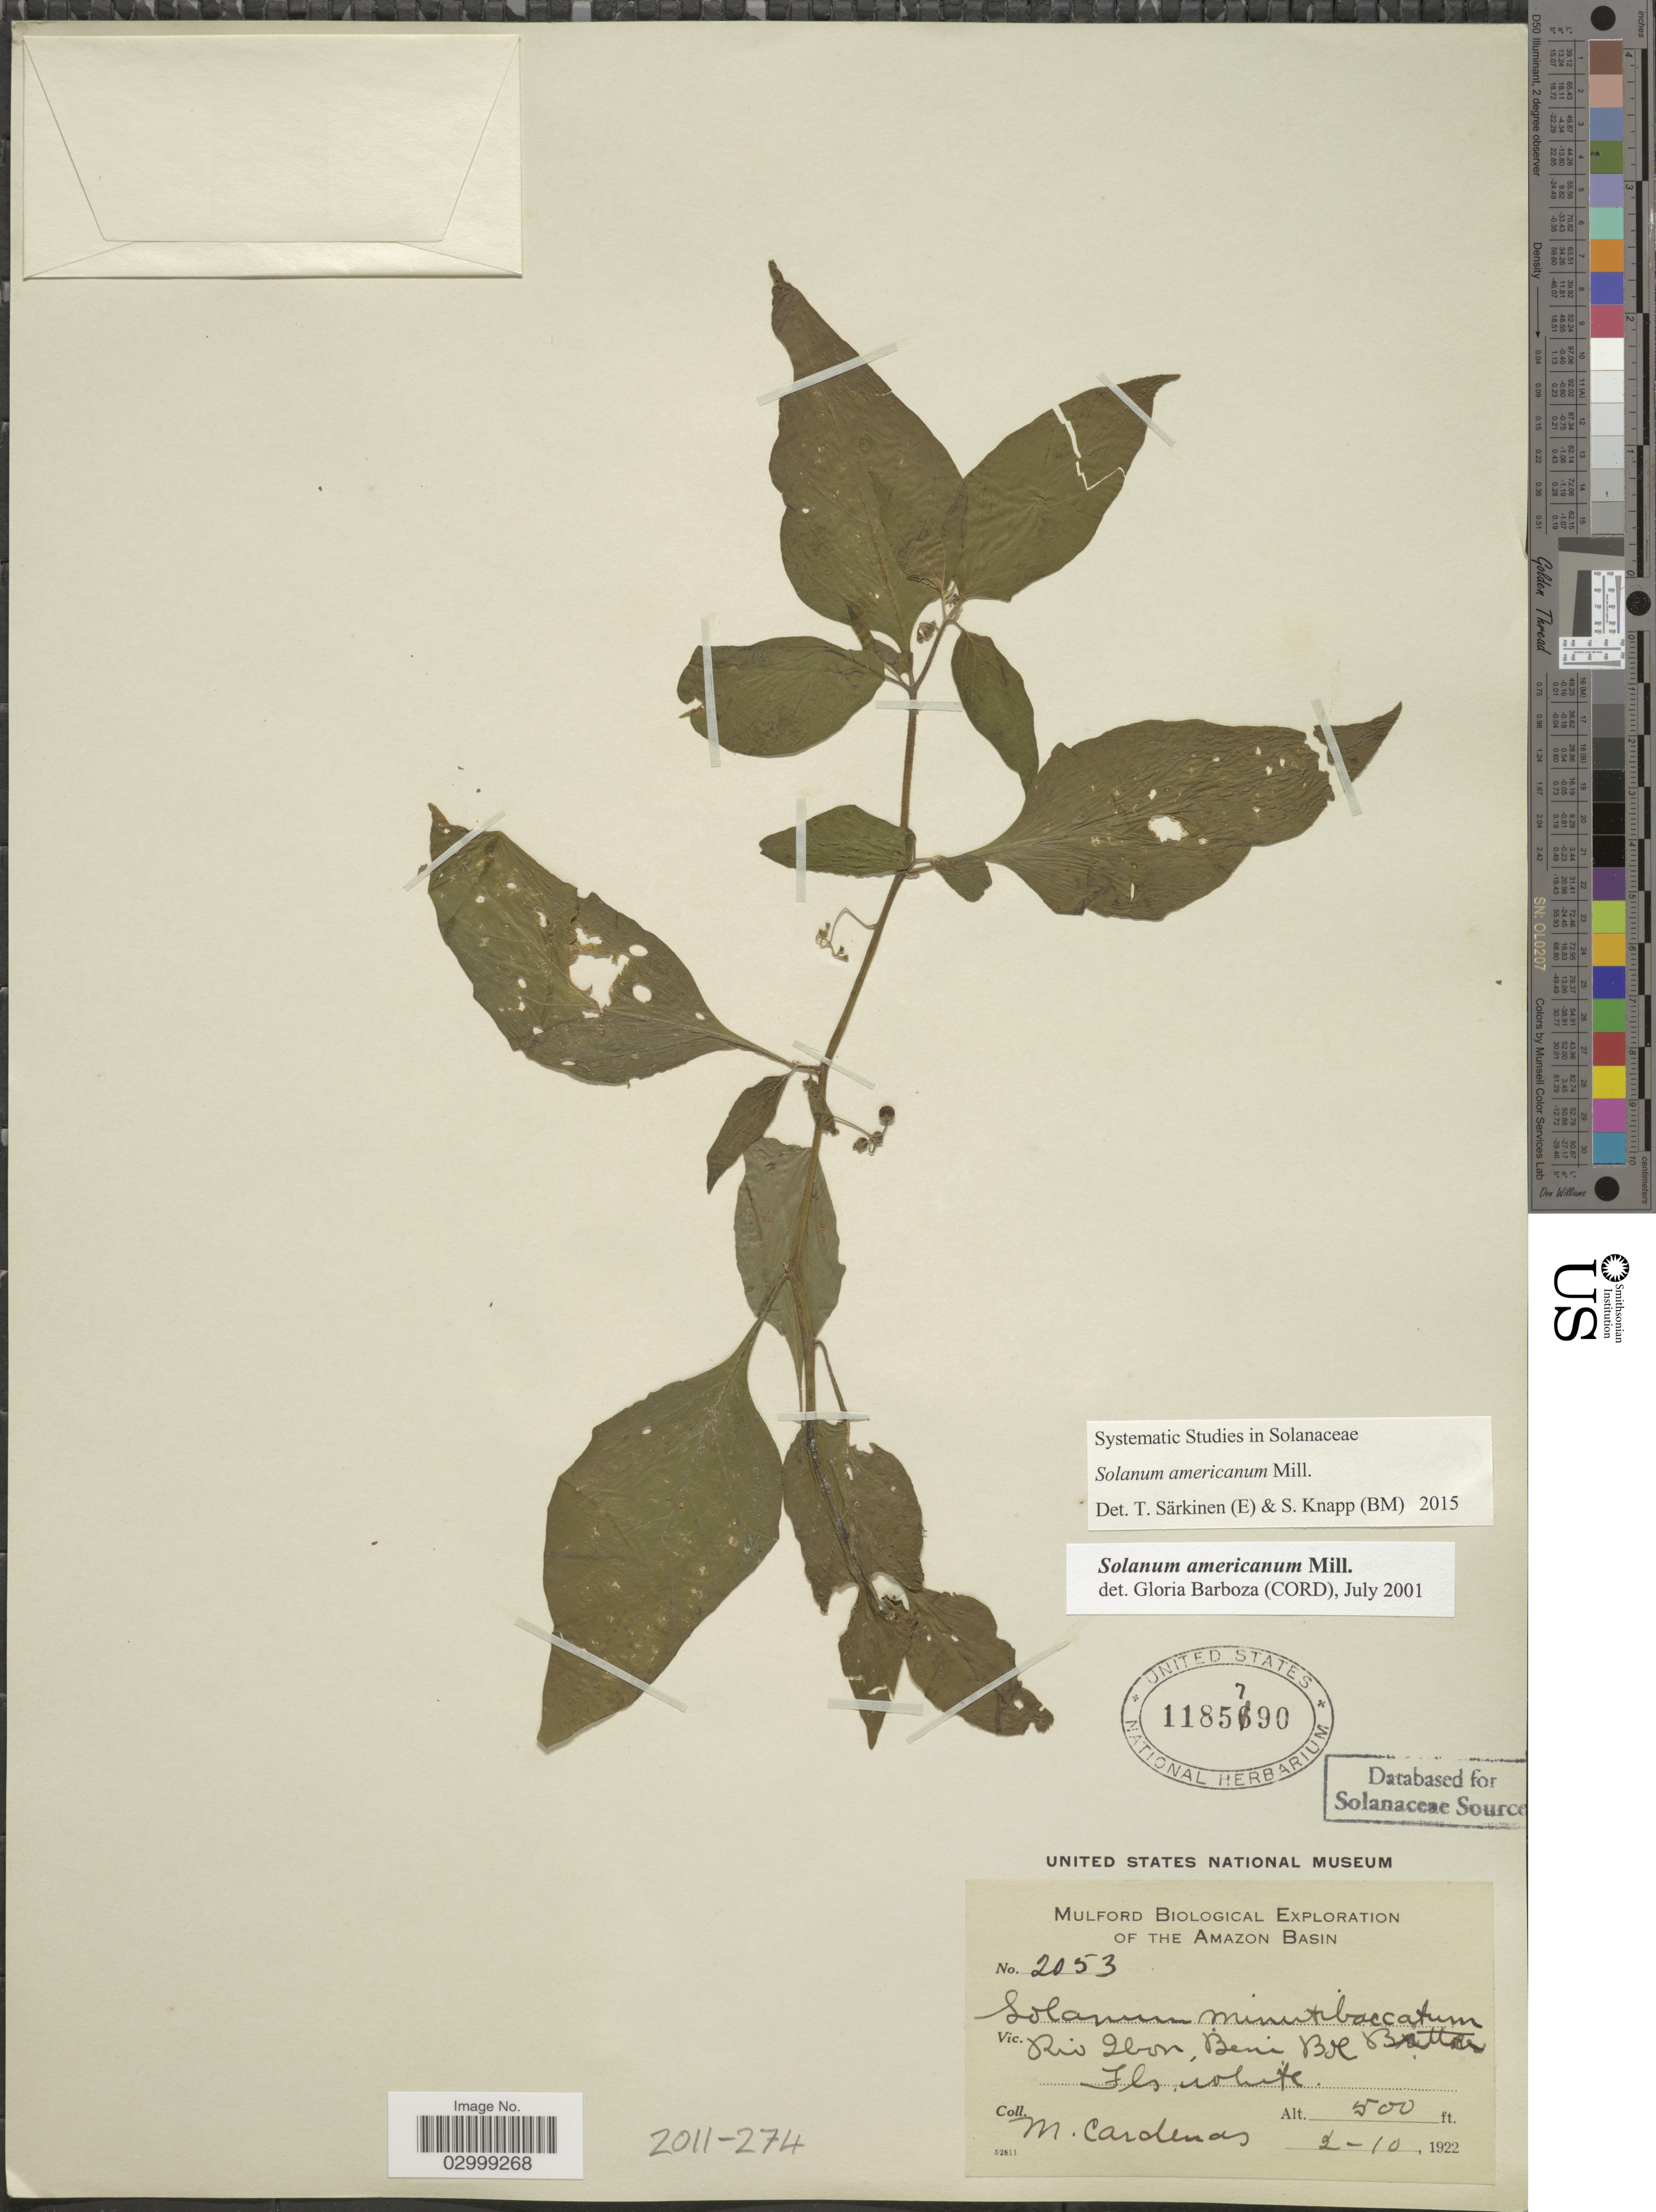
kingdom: Plantae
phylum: Tracheophyta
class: Magnoliopsida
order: Solanales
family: Solanaceae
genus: Solanum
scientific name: Solanum americanum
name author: Mill.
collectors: M. Cárdenas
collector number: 2053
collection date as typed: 2-10-1922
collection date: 1922-02-10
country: Bolivia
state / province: Beni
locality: Rio Ibon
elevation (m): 152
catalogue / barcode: US 1185790